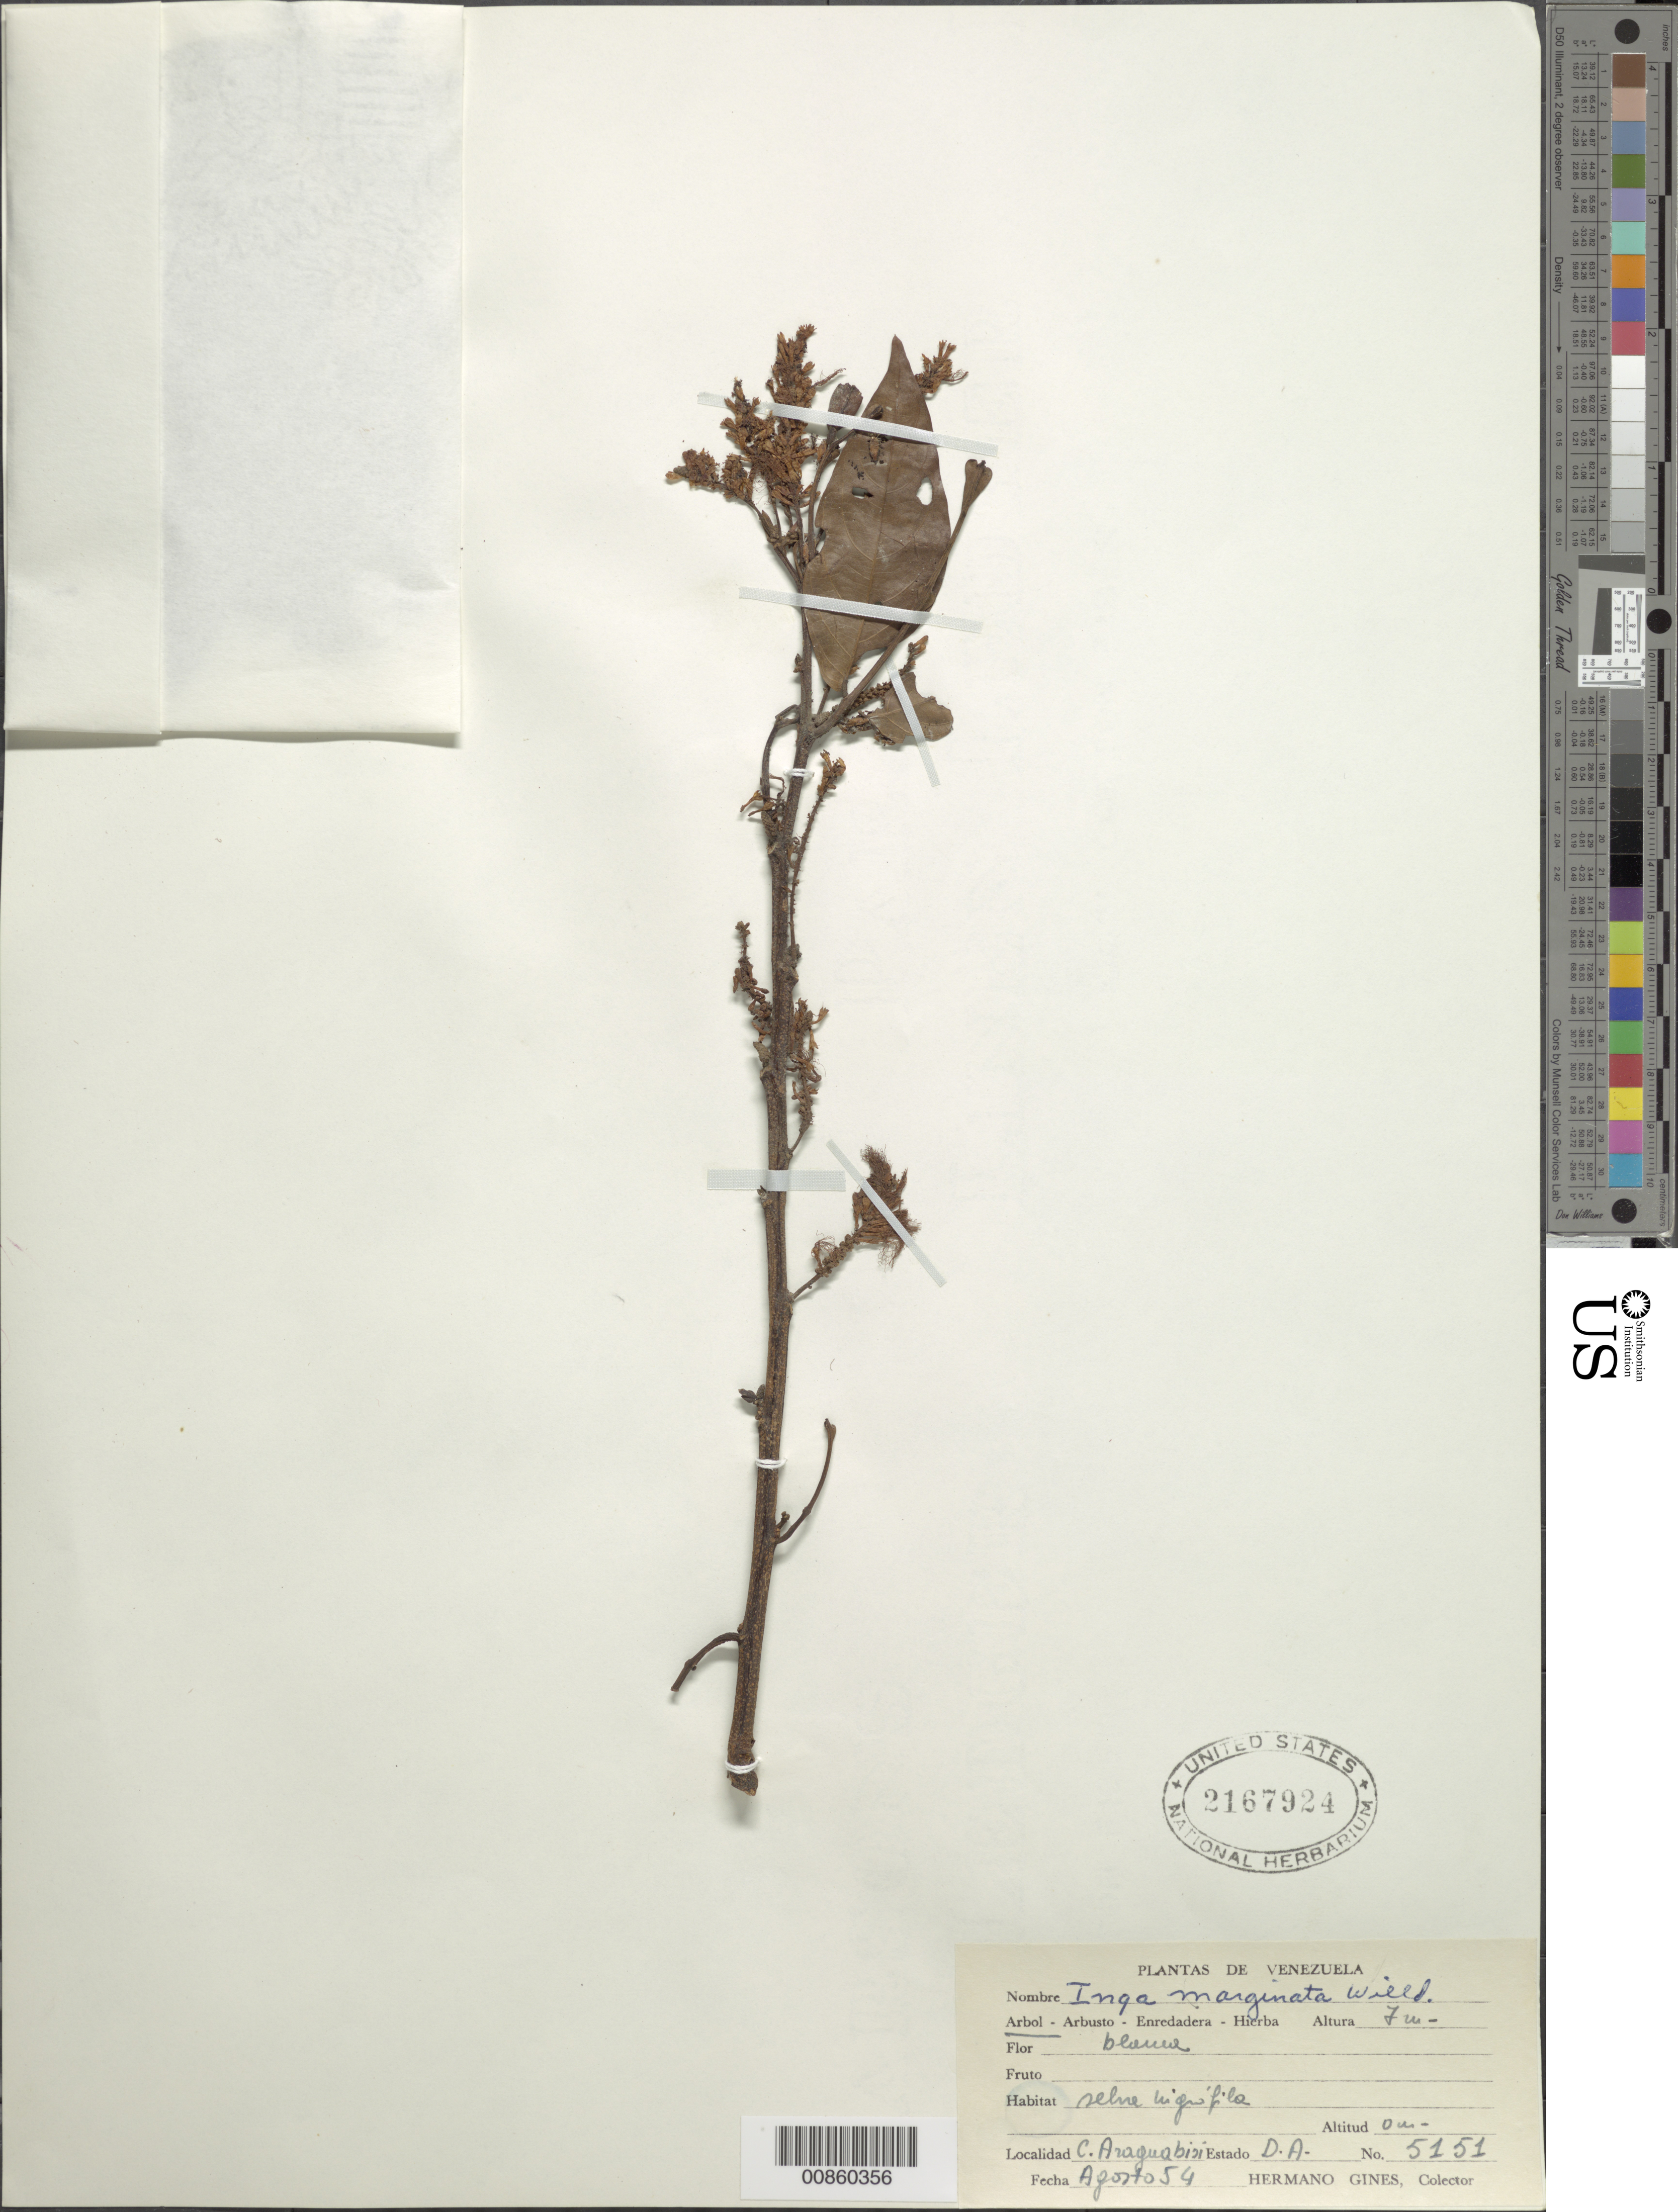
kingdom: Plantae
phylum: Tracheophyta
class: Magnoliopsida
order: Fabales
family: Fabaceae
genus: Inga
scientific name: Inga marginata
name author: Willd.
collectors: H. Gines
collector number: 5151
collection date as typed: Aug-54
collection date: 1954-08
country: Venezuela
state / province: Delta Amacuro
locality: Araguabisi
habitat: Selva ?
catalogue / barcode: US 2167924